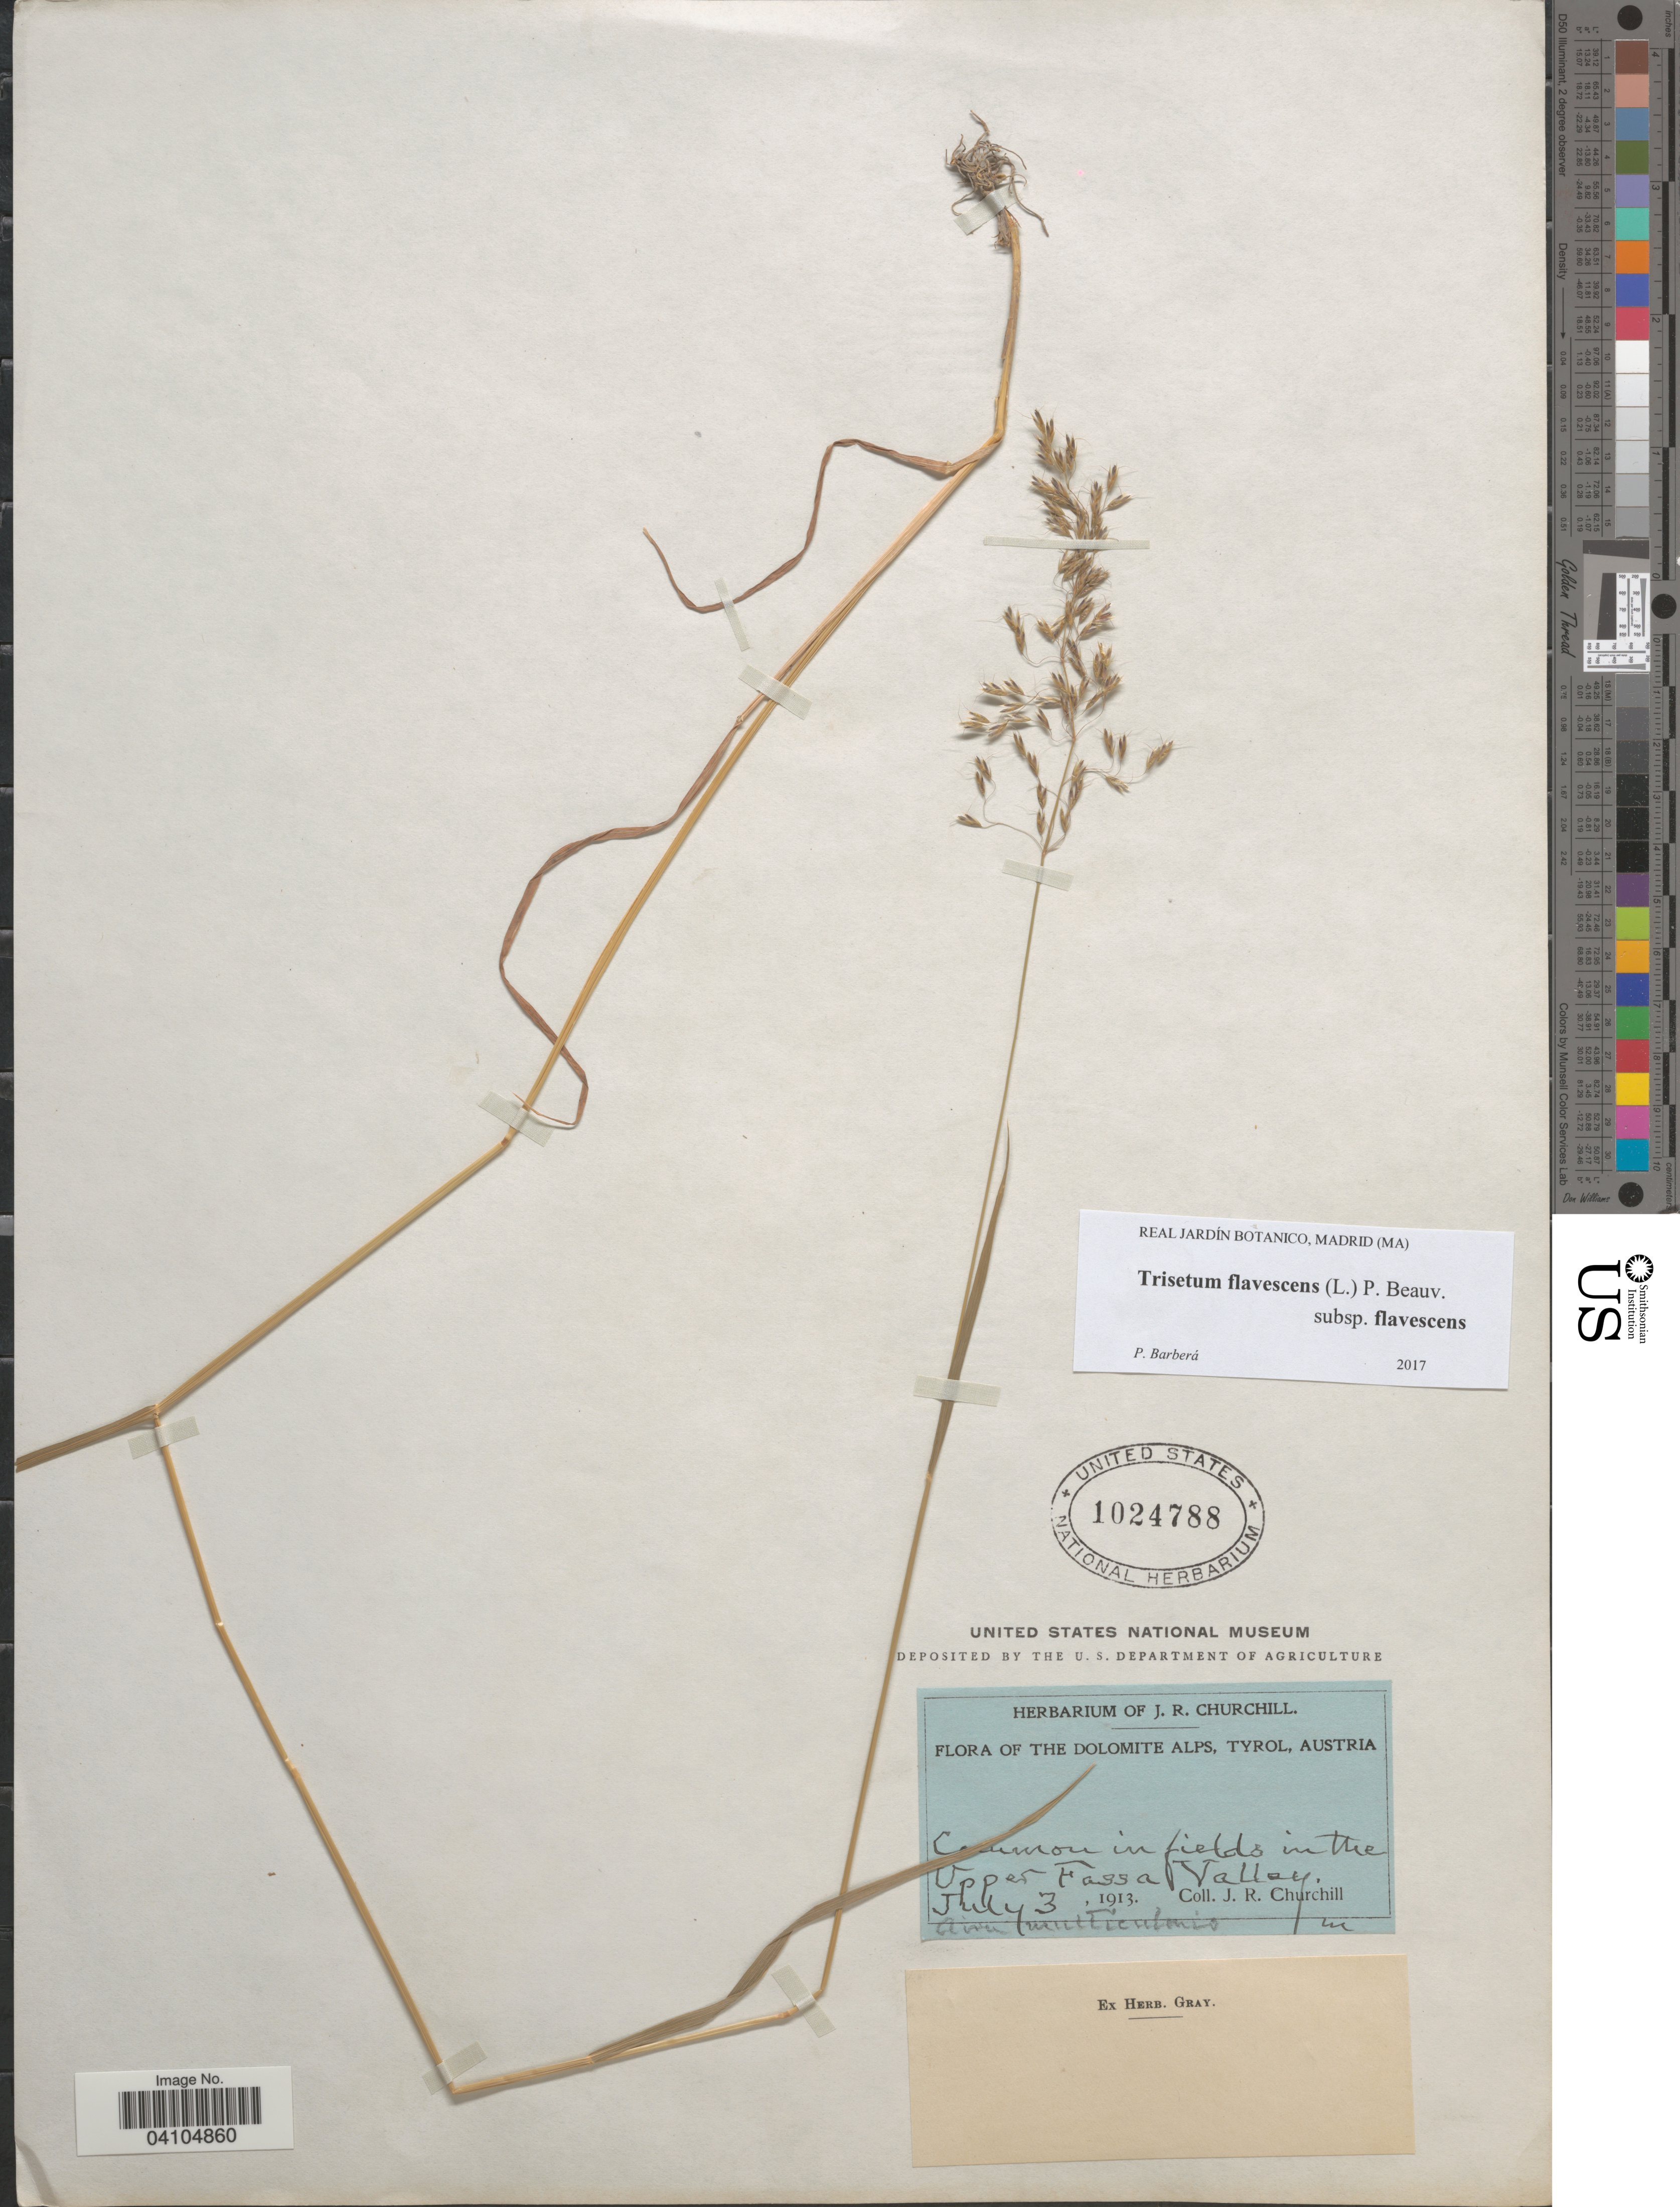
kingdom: Plantae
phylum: Tracheophyta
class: Liliopsida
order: Poales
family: Poaceae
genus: Trisetum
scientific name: Trisetum flavescens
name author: (L.) P. Beauv.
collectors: J. Churchill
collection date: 1913-07-03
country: Austria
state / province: Tirol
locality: The Dolomite Alps, Tyrol. Common in fields in the Upper Fassa Valley.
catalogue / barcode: US 1024788